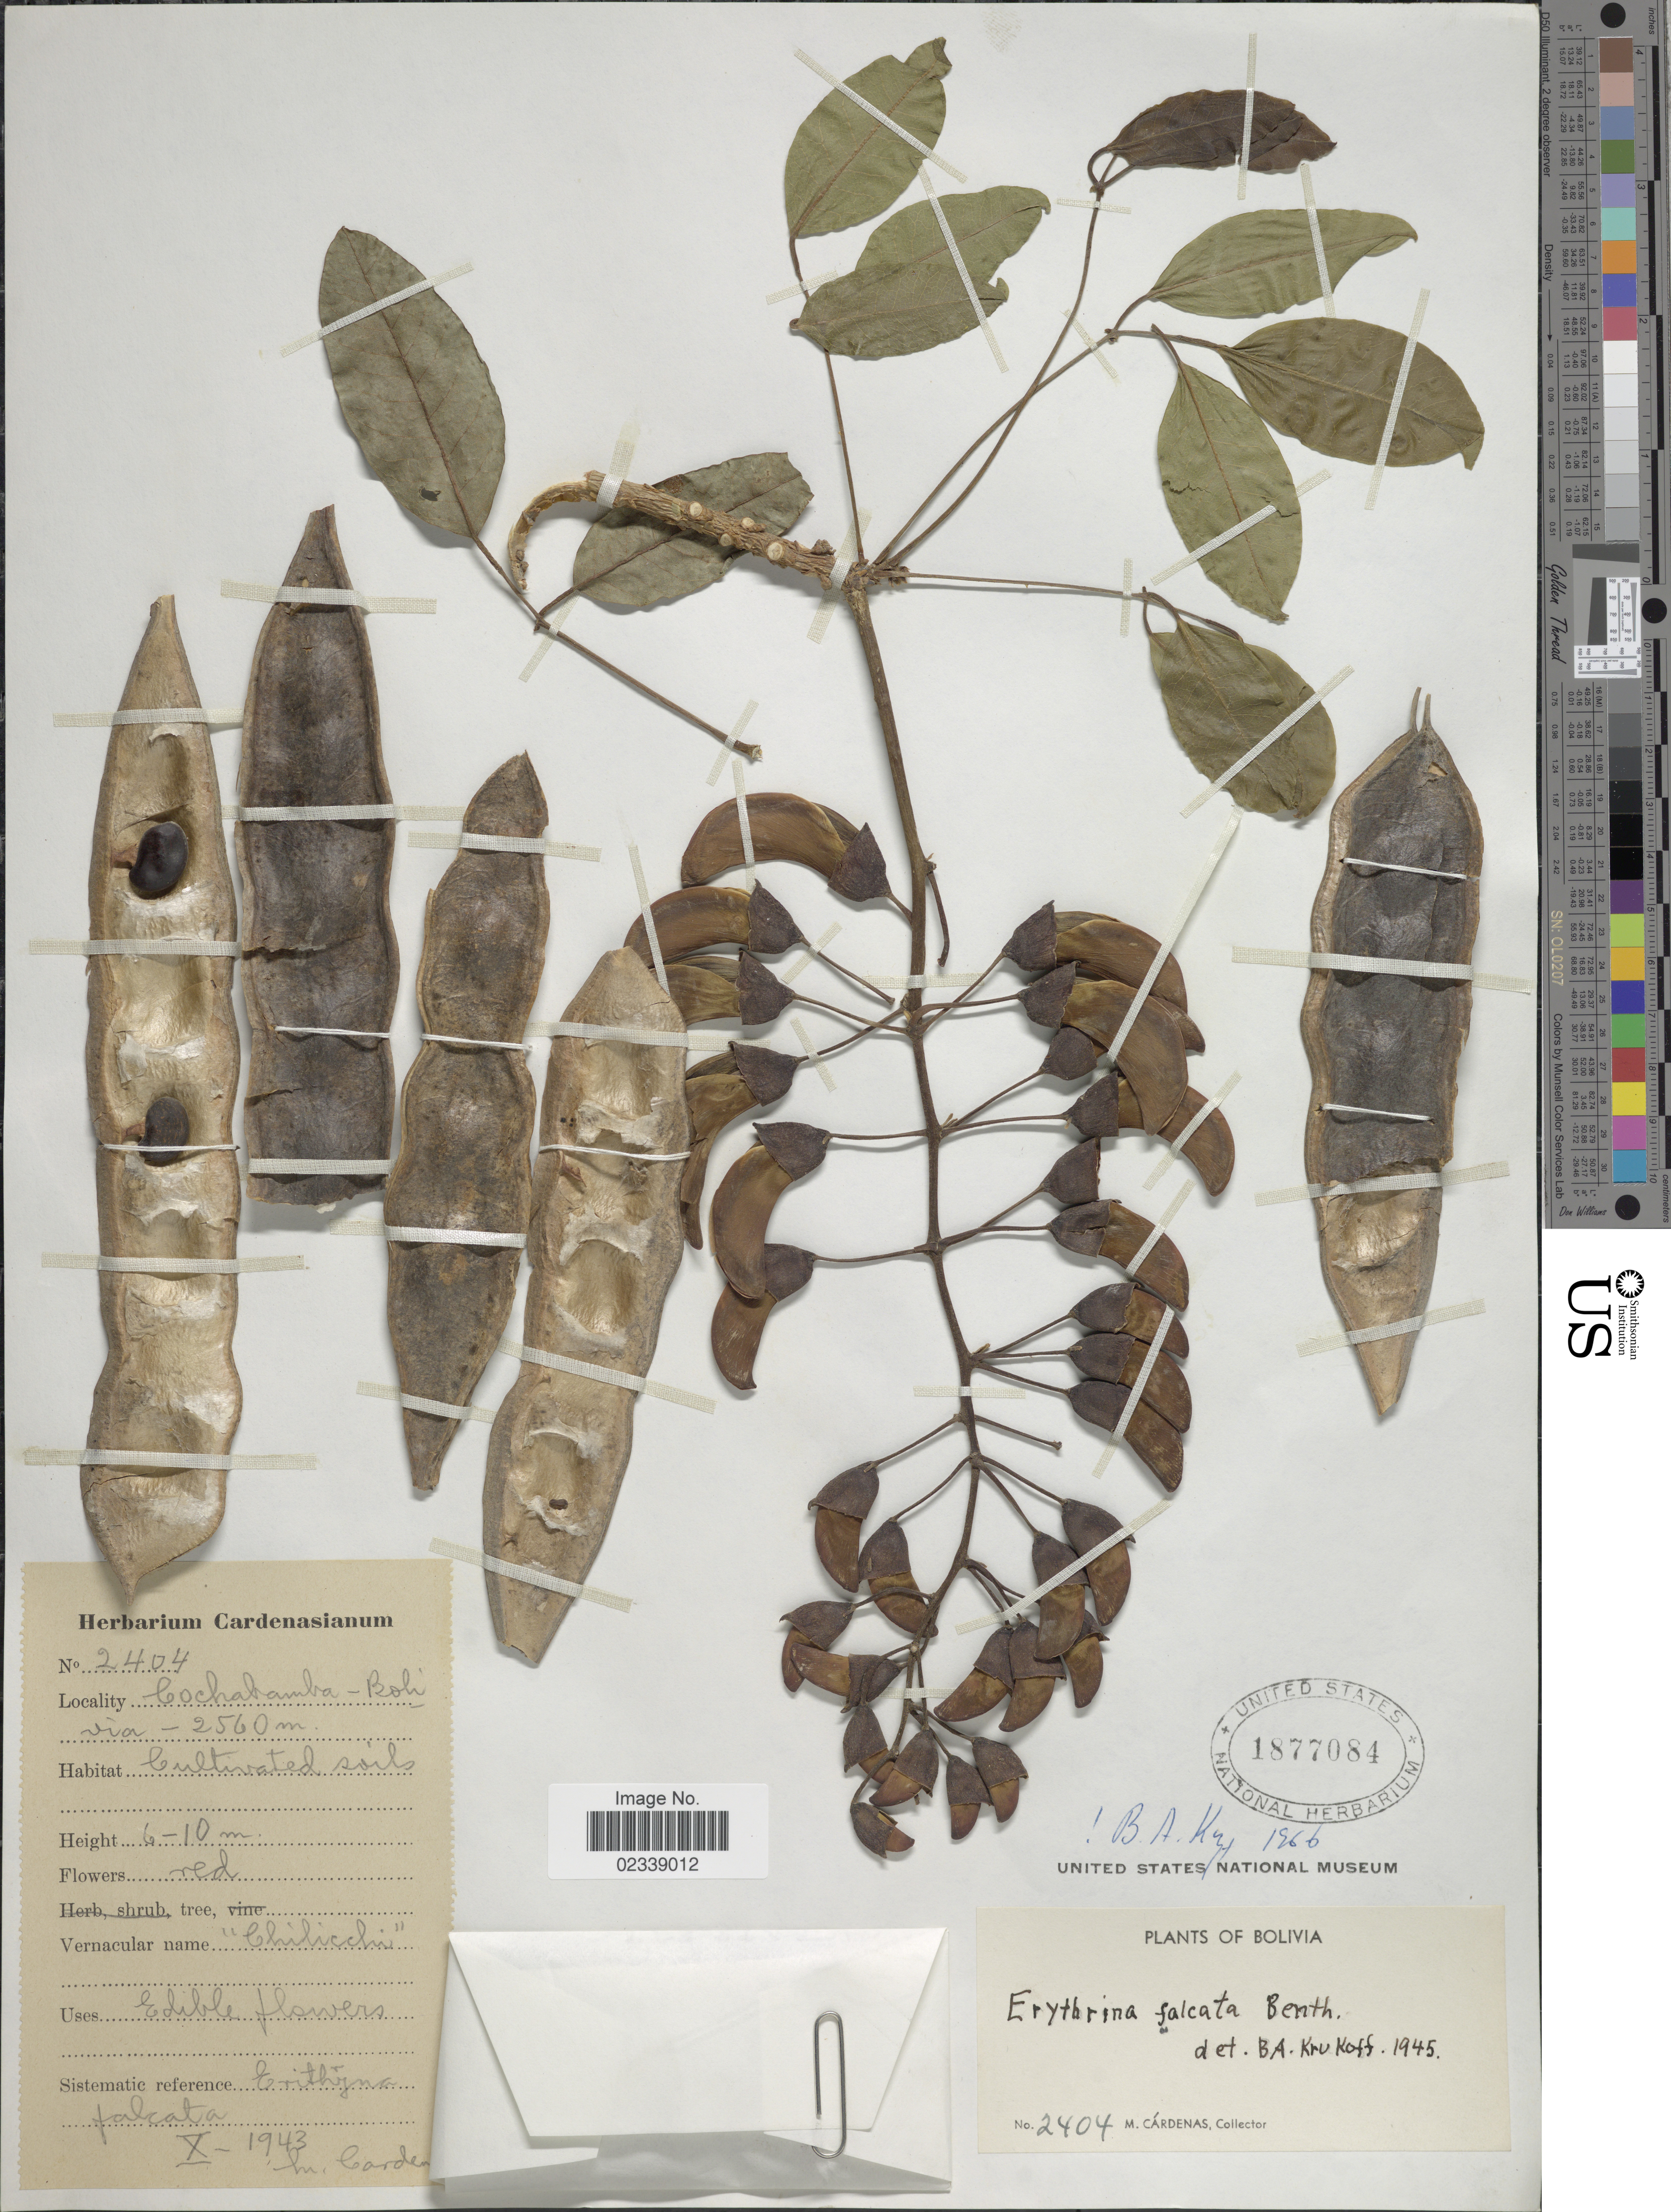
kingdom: Plantae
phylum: Tracheophyta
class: Magnoliopsida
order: Fabales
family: Fabaceae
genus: Erythrina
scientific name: Erythrina falcata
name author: Benth.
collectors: M. Cárdenas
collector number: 2404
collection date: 1943-10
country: Bolivia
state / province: Cochabamba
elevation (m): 2560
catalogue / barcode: US 1877084